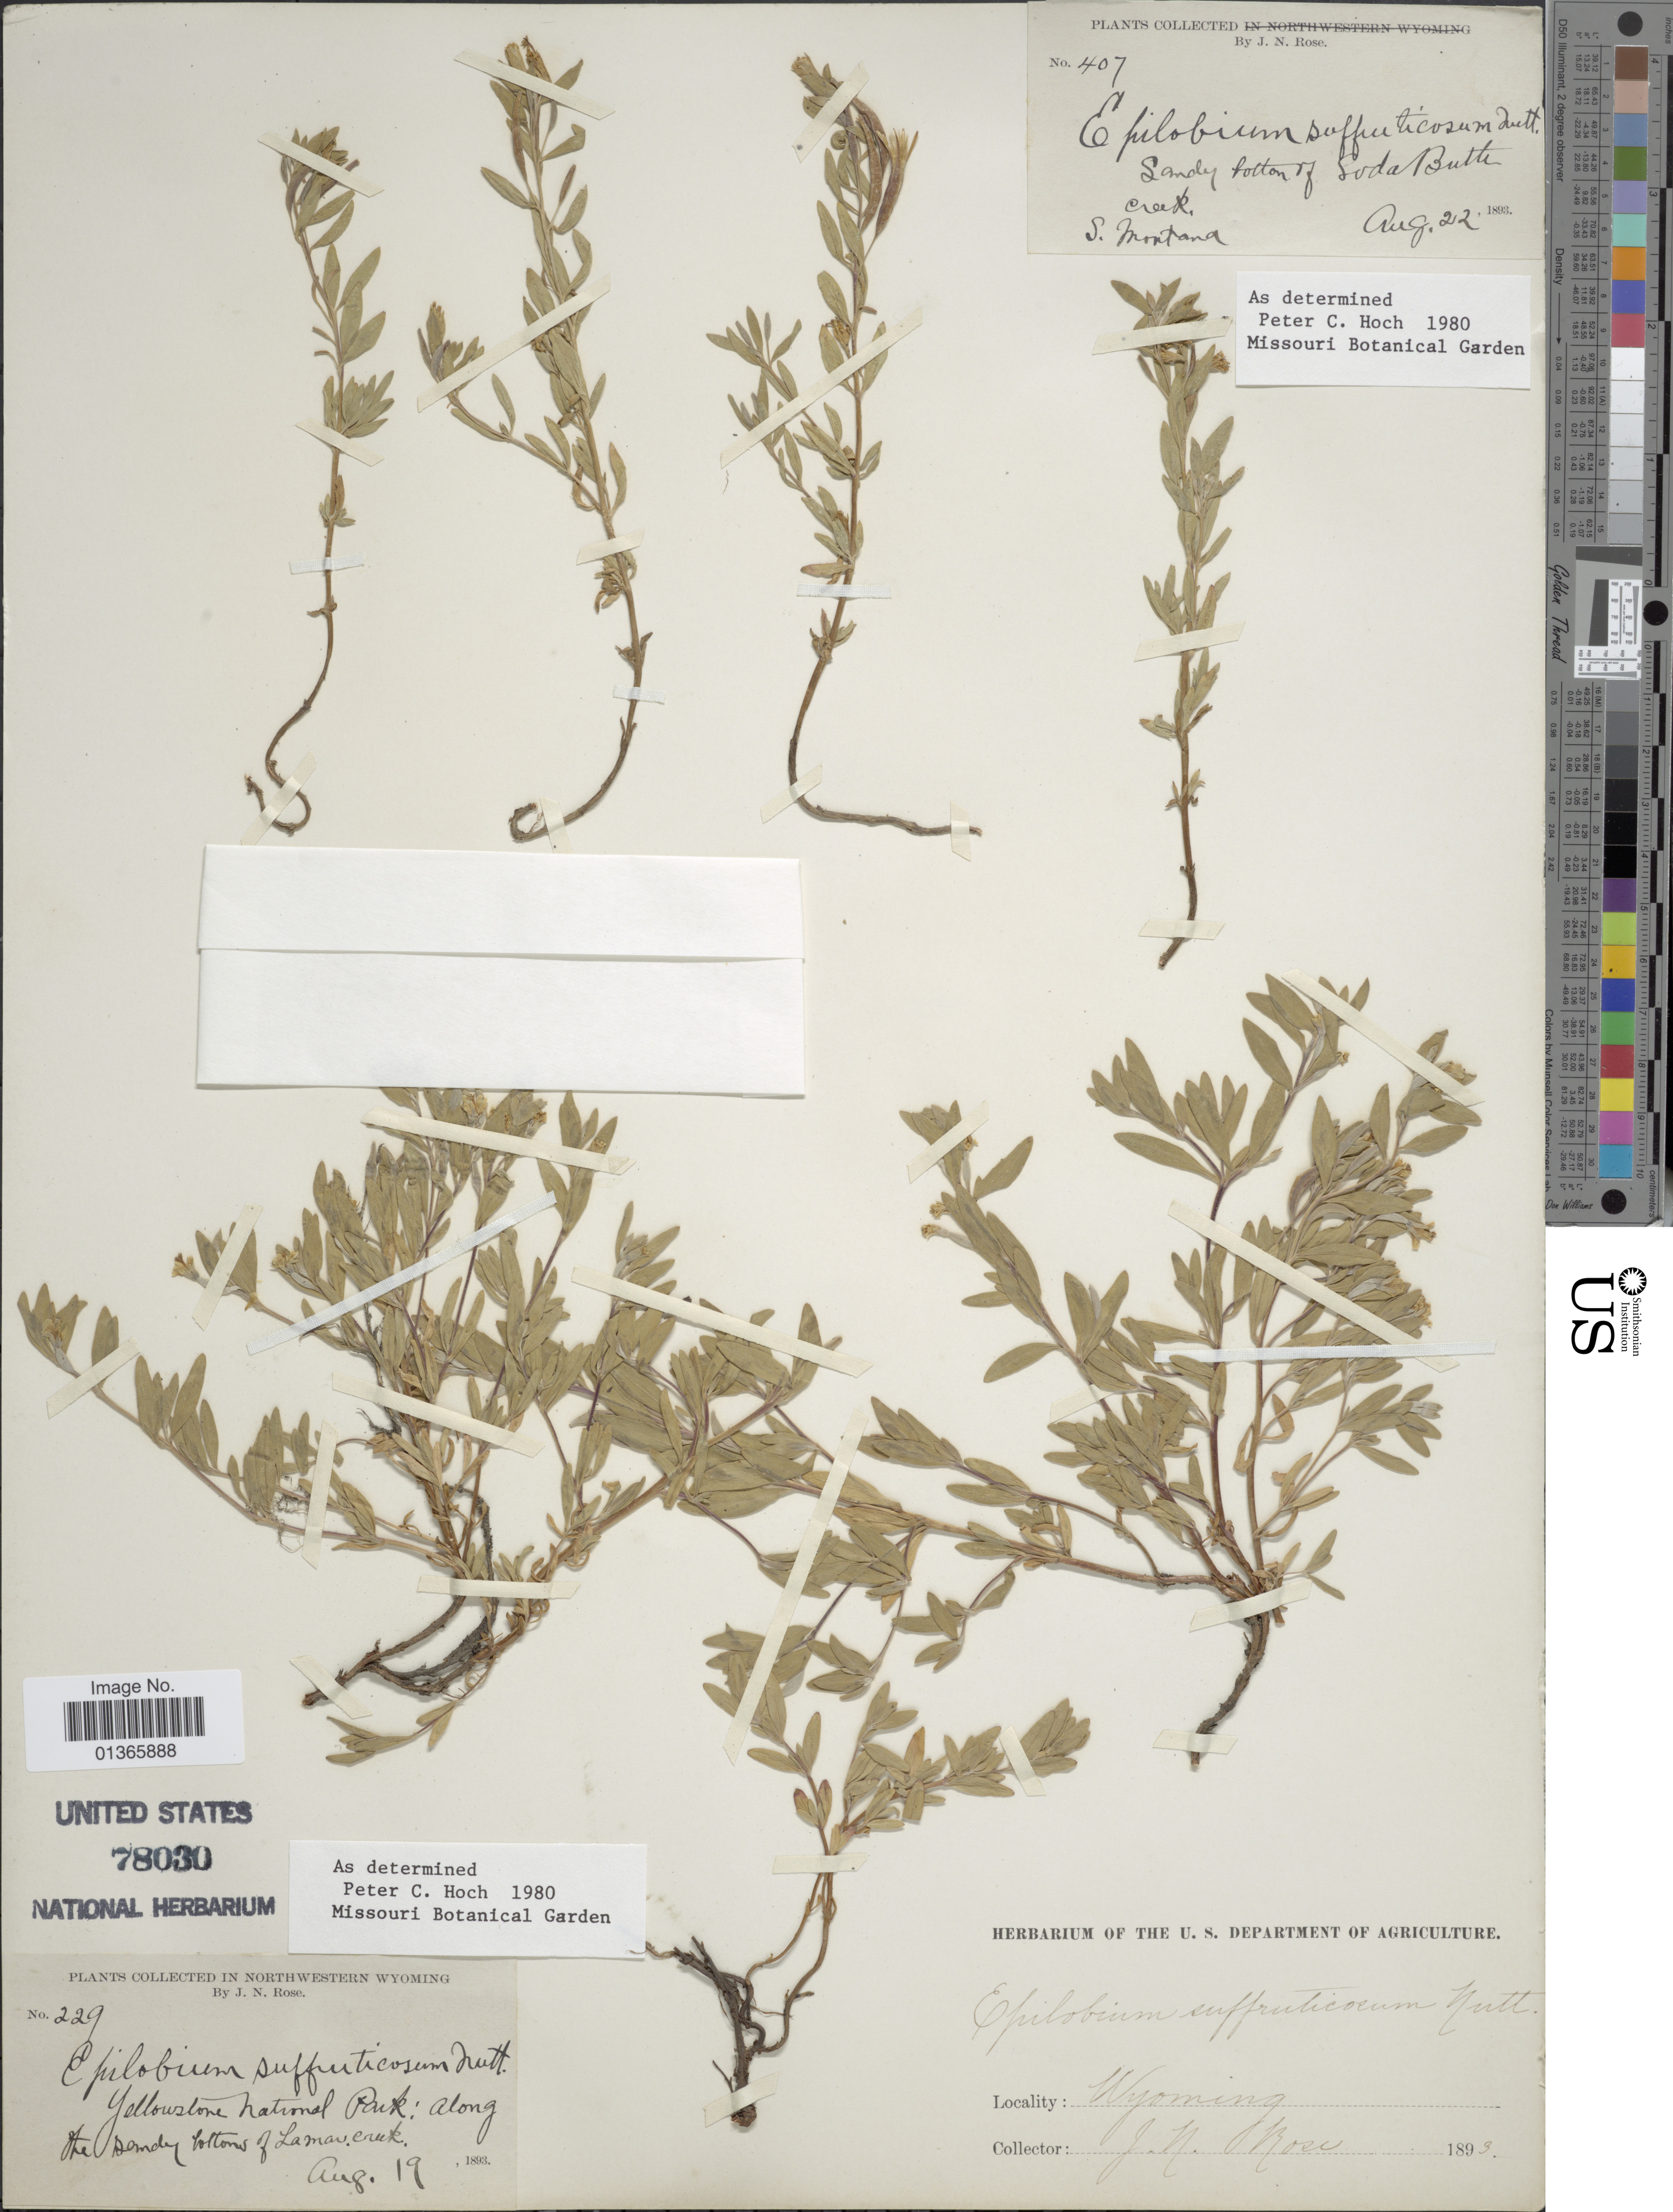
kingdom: Plantae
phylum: Tracheophyta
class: Magnoliopsida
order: Myrtales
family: Onagraceae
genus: Epilobium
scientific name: Epilobium suffruticosum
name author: Nutt. ex Torr. & A. Gray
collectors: J. N. Rose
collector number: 229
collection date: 1893-08-19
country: United States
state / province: Wyoming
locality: Northwestern Wyoming. Yellowstone National Park; along the sandy bottom of Lamar Creek.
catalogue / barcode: US 78030